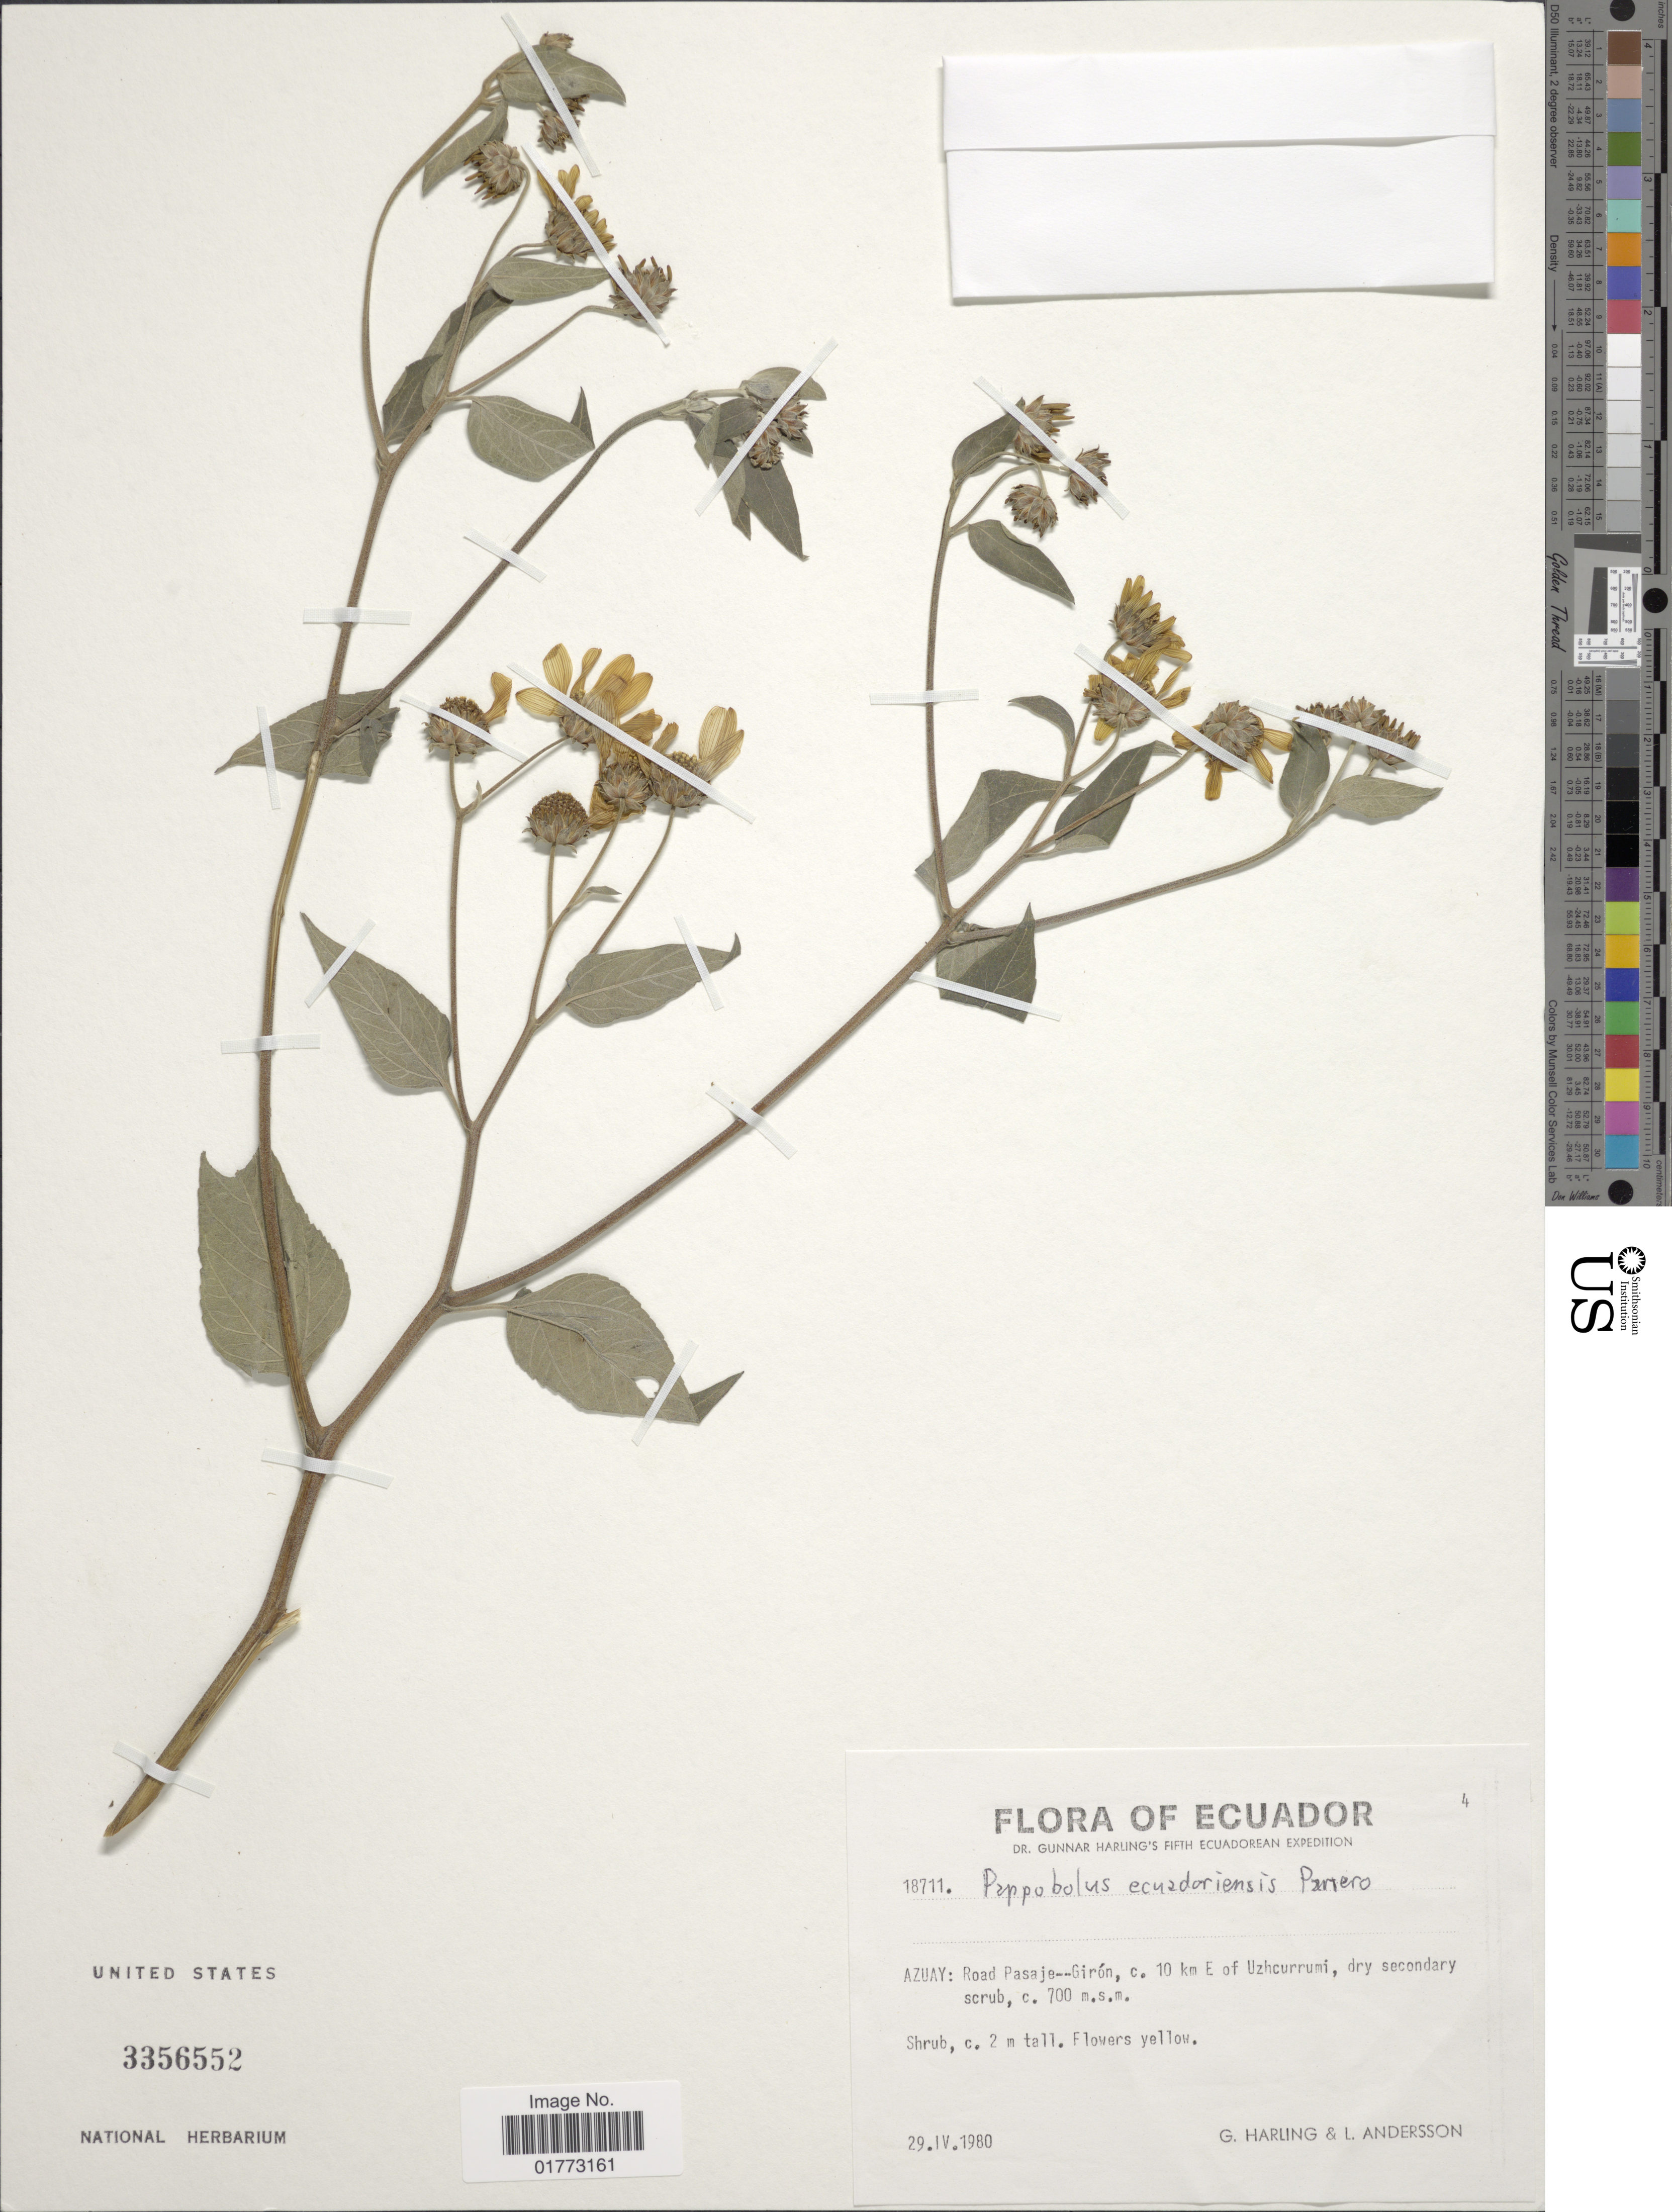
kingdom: Plantae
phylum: Tracheophyta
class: Magnoliopsida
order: Asterales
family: Asteraceae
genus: Pappobolus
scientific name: Pappobolus ecuadoriensis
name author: Panero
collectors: G. Harling & L. Andersson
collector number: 18711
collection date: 1980-04-29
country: Ecuador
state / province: Azuay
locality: Road Pasaje-Giron, c. 10 km E of Uzhcurrumi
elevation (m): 700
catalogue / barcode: US 3356552